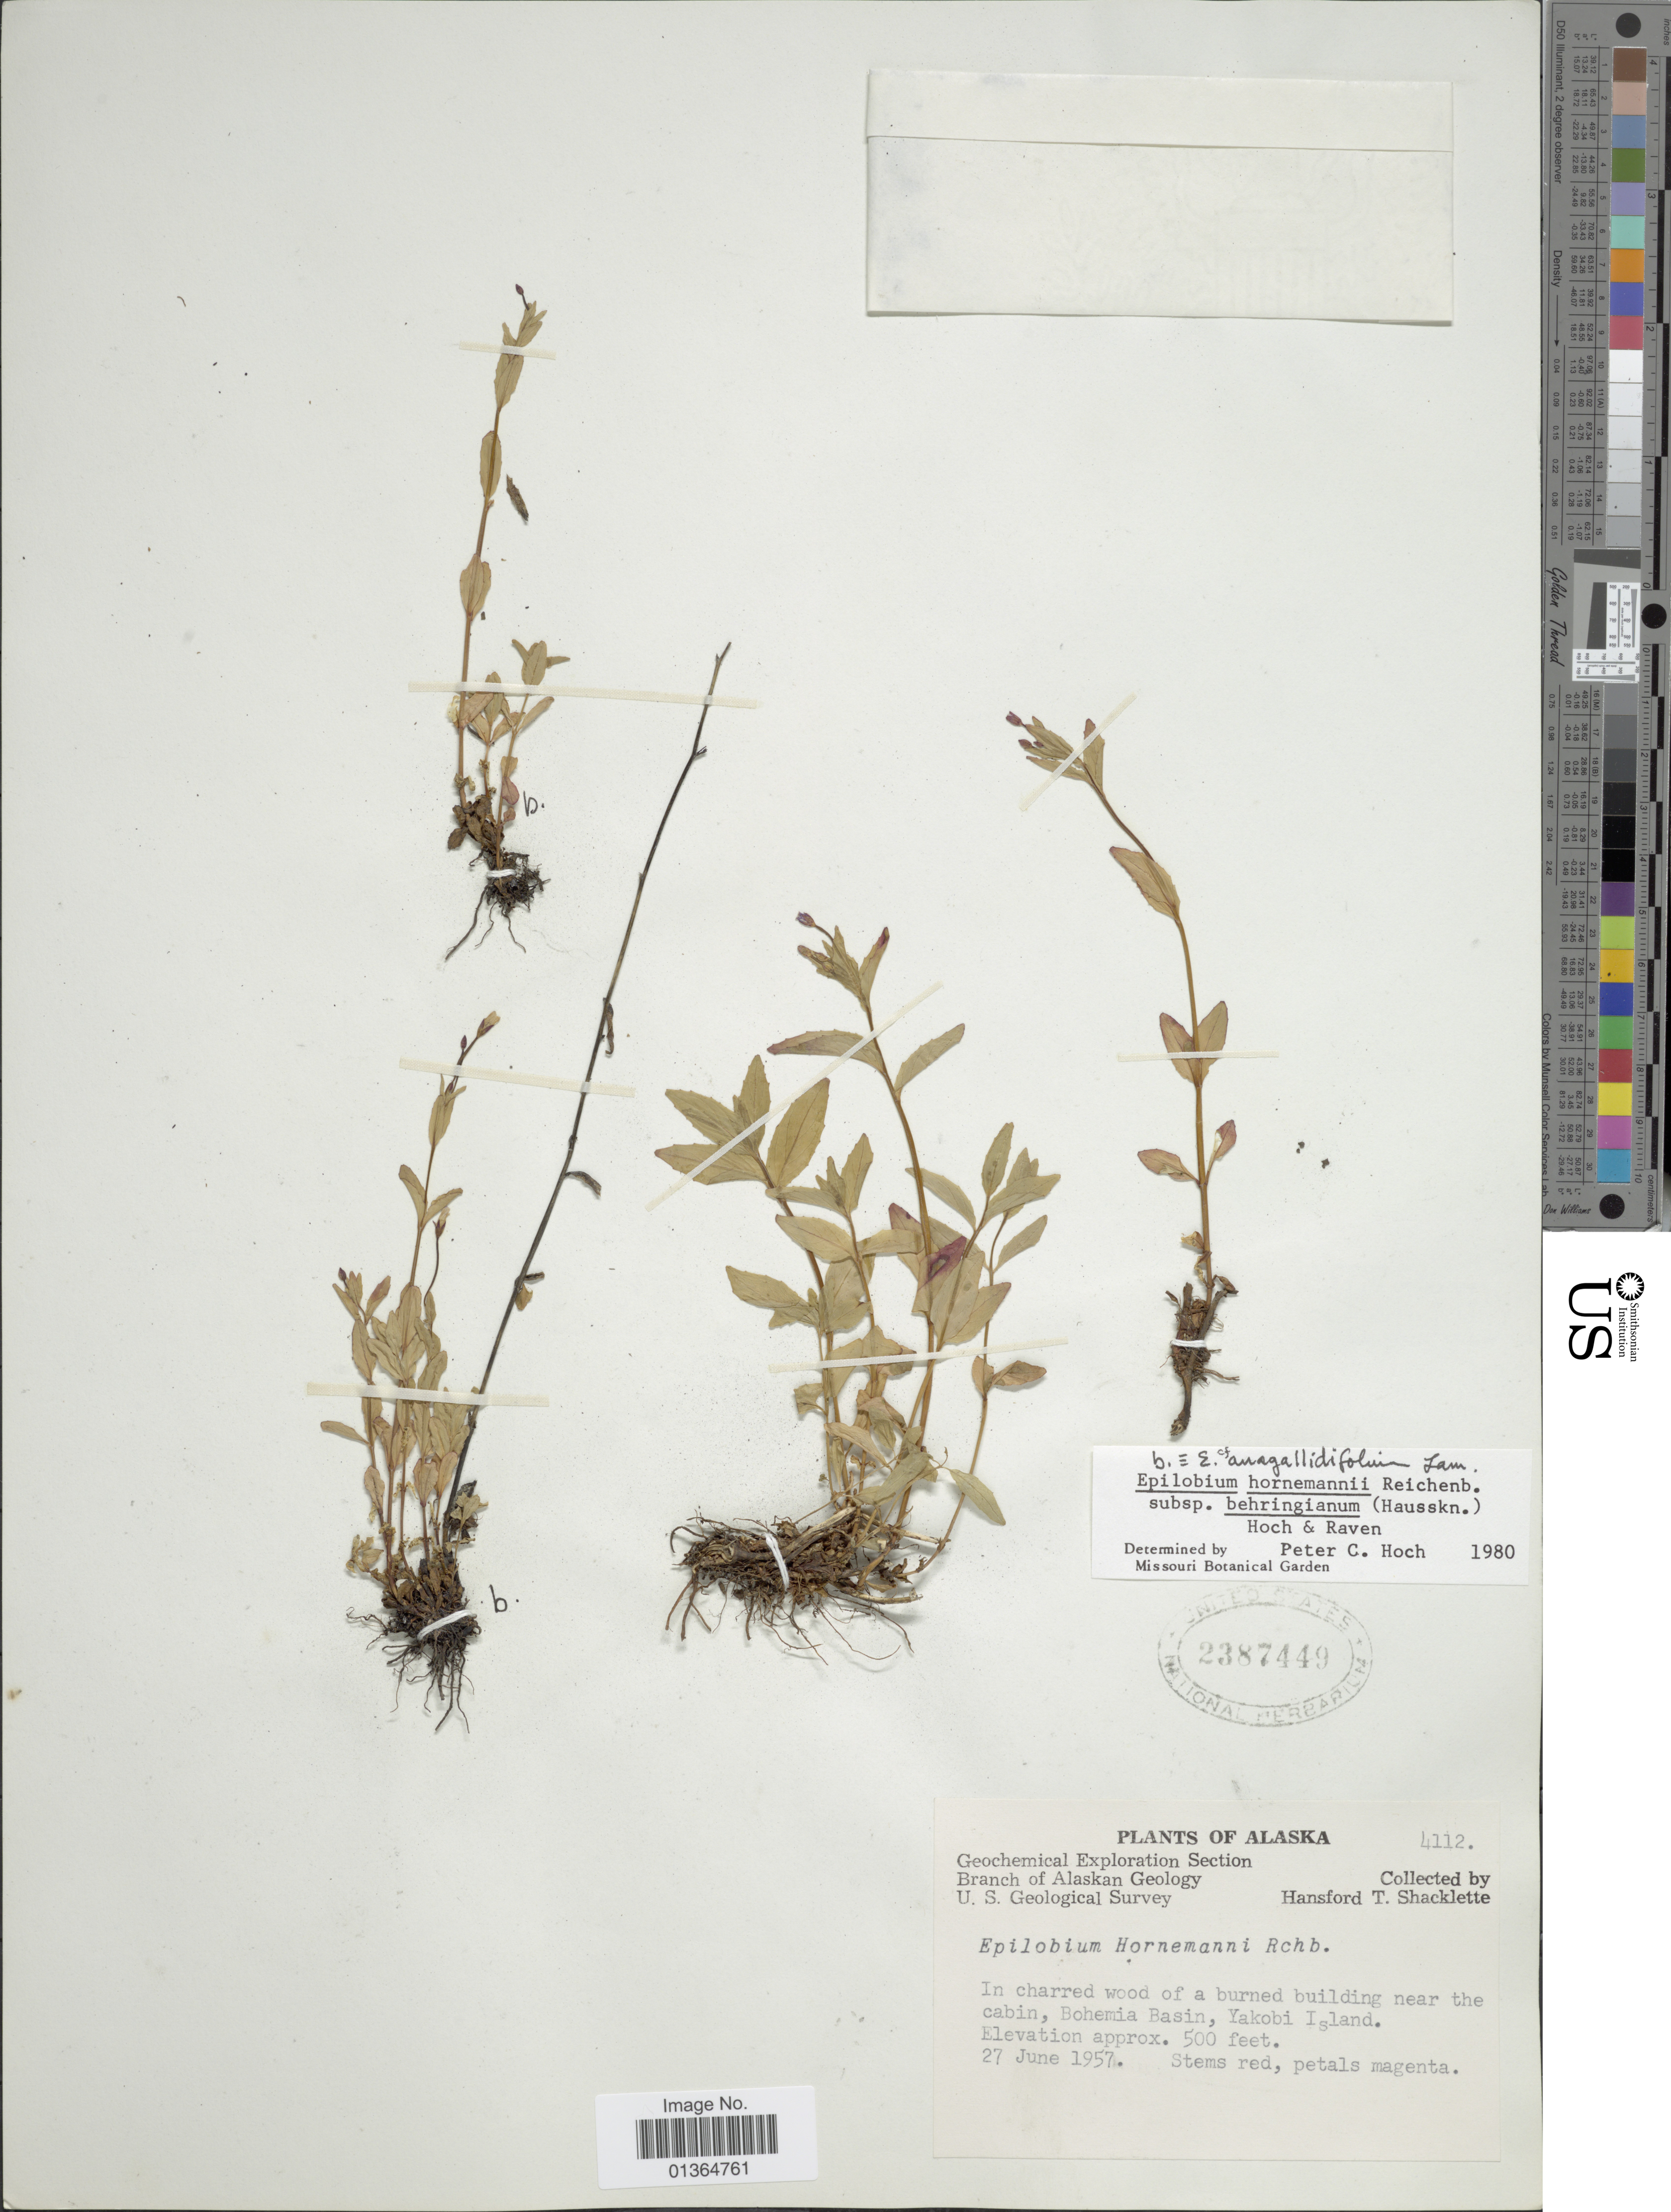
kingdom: Plantae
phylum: Tracheophyta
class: Magnoliopsida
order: Myrtales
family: Onagraceae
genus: Epilobium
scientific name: Epilobium hornemannii subsp. behringianum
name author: (Hausskn.) Hoch & P.H. Raven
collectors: H. Schacklette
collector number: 4112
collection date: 1957-06-27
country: United States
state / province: Alaska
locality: Bohemia Basin, Yakobi Island.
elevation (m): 152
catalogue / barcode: US 2387449